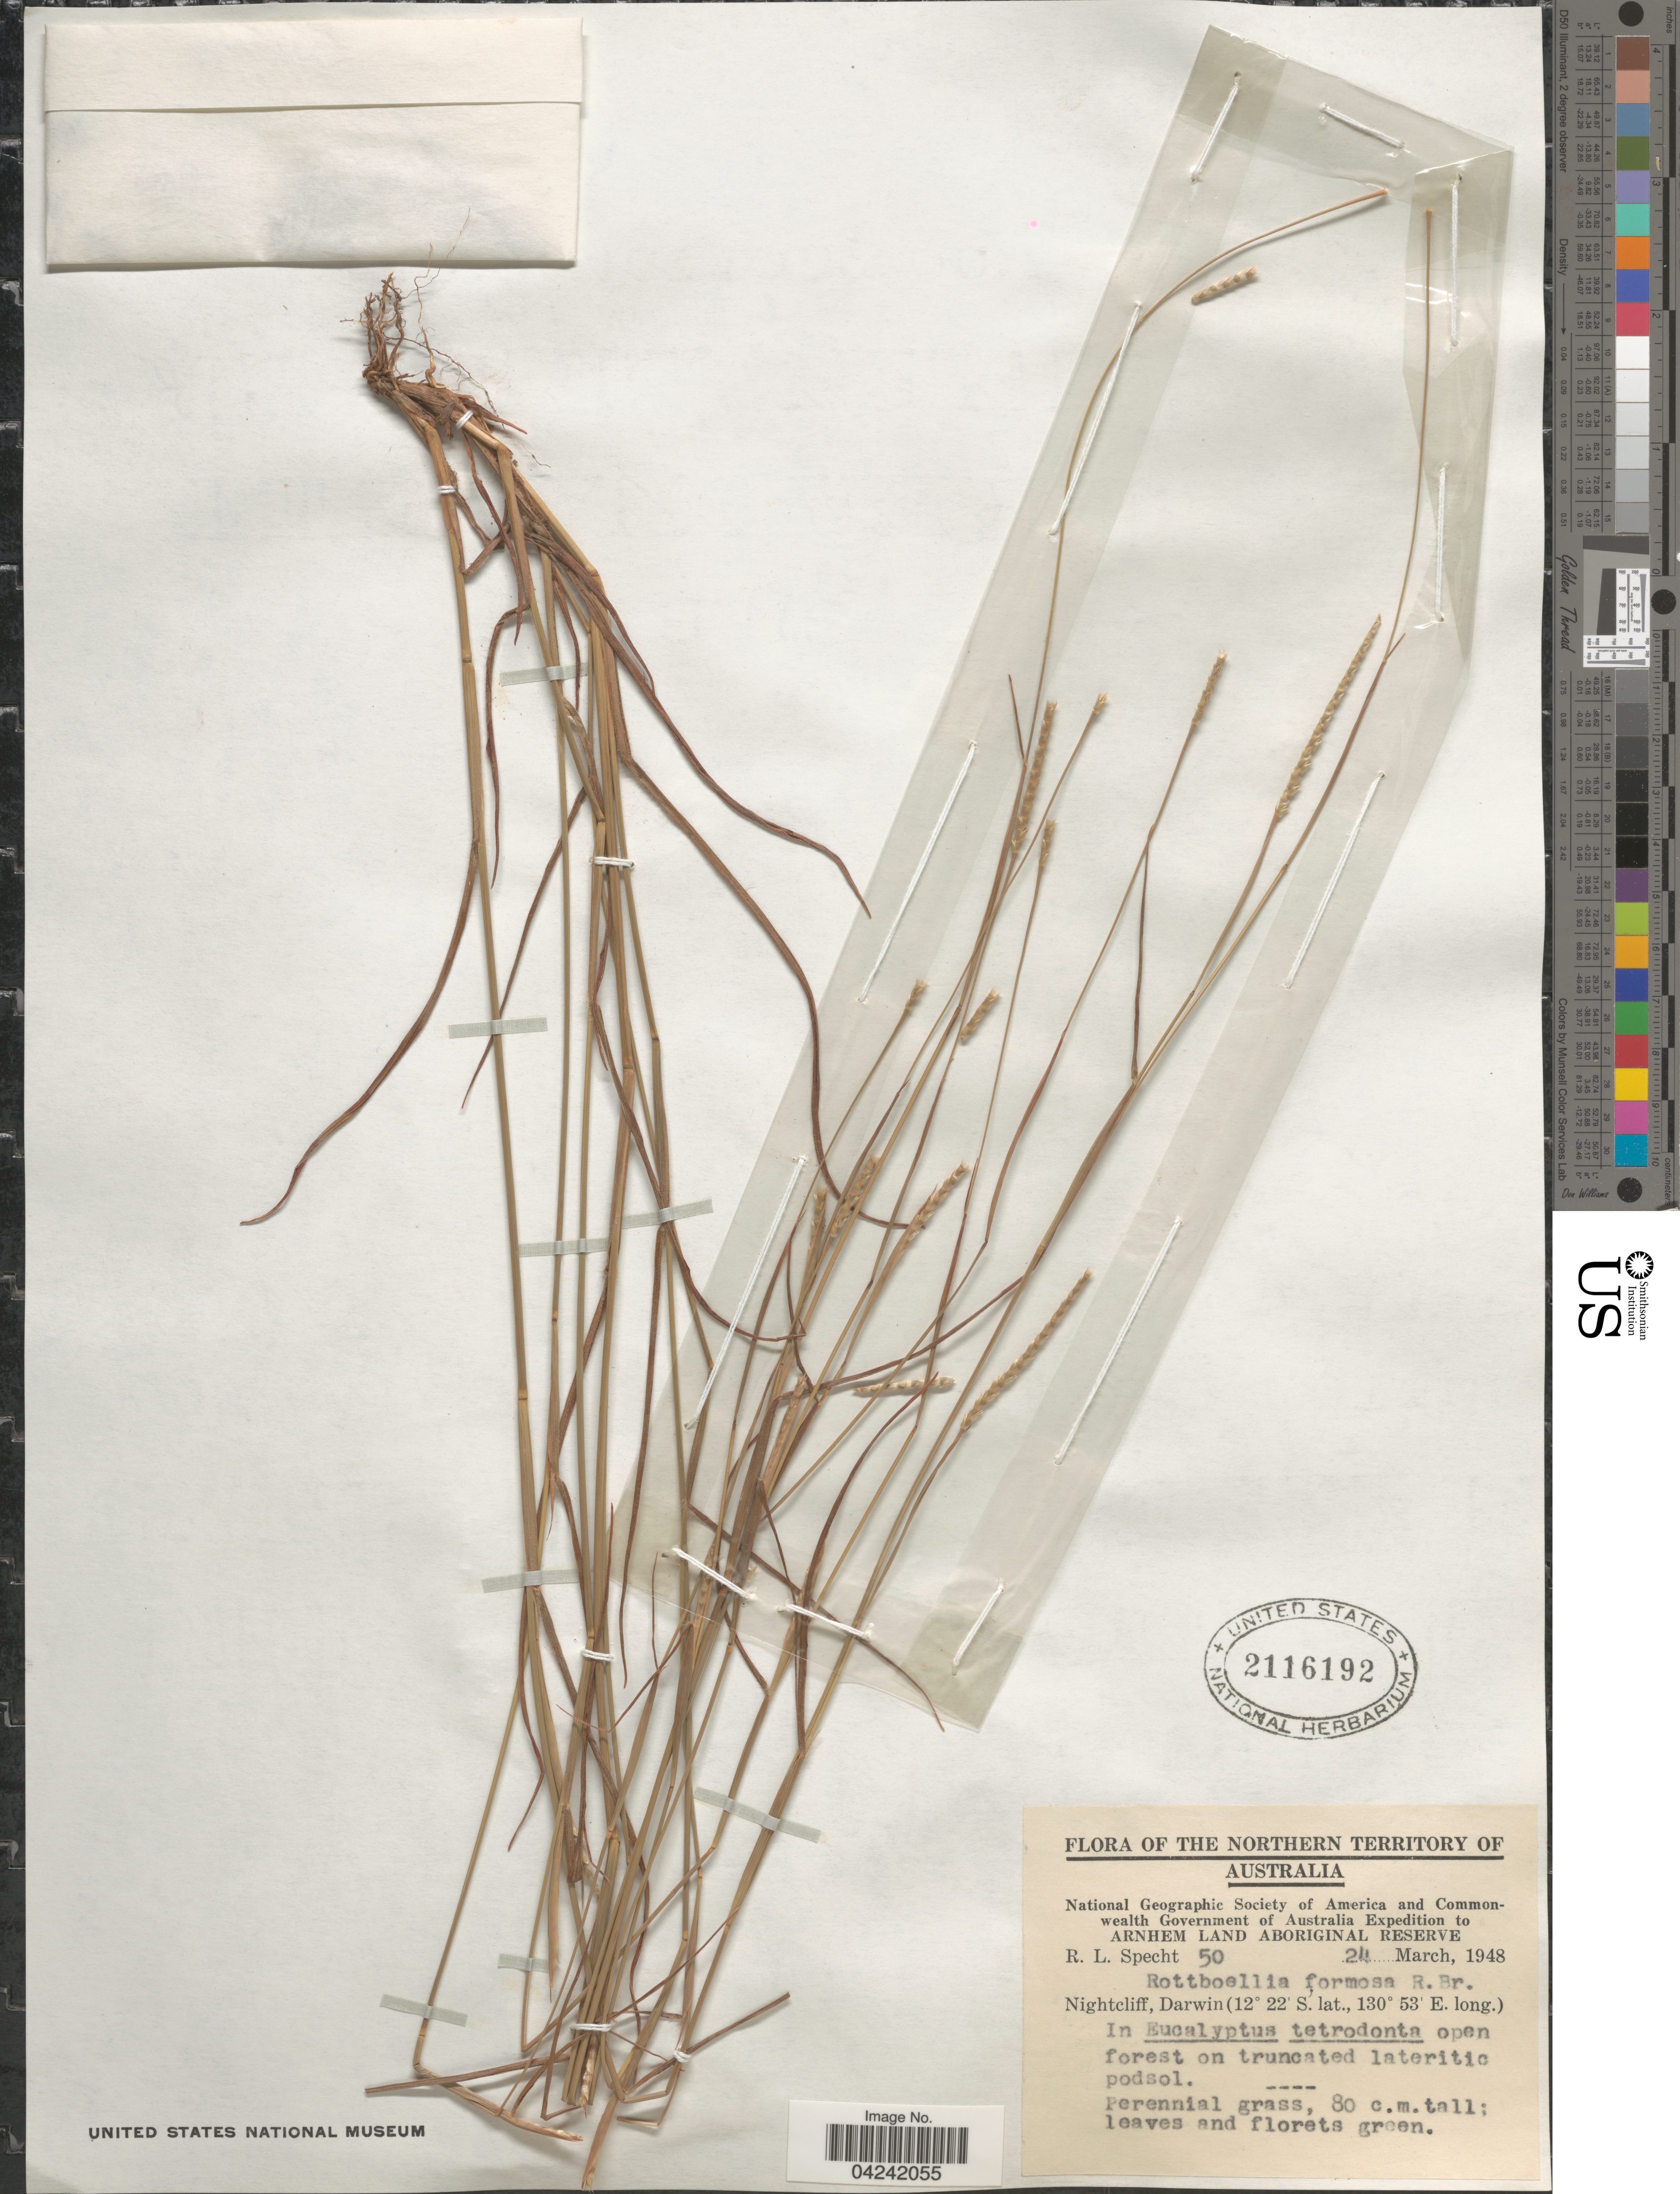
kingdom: Plantae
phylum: Tracheophyta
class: Liliopsida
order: Poales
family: Poaceae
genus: Mnesithea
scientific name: Mnesithea formosa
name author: (R. Br.) de Koning & Sosef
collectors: R. L. Specht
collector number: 50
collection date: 1948-03-24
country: Australia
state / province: Queensland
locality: The Northern Territory Of Australia. National Geographic Society of America and Commonwealth Government of Australia Expedition to Arnhem Land Aboriginal Reserve. Nightcliff, Darwin.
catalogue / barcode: US 2116192